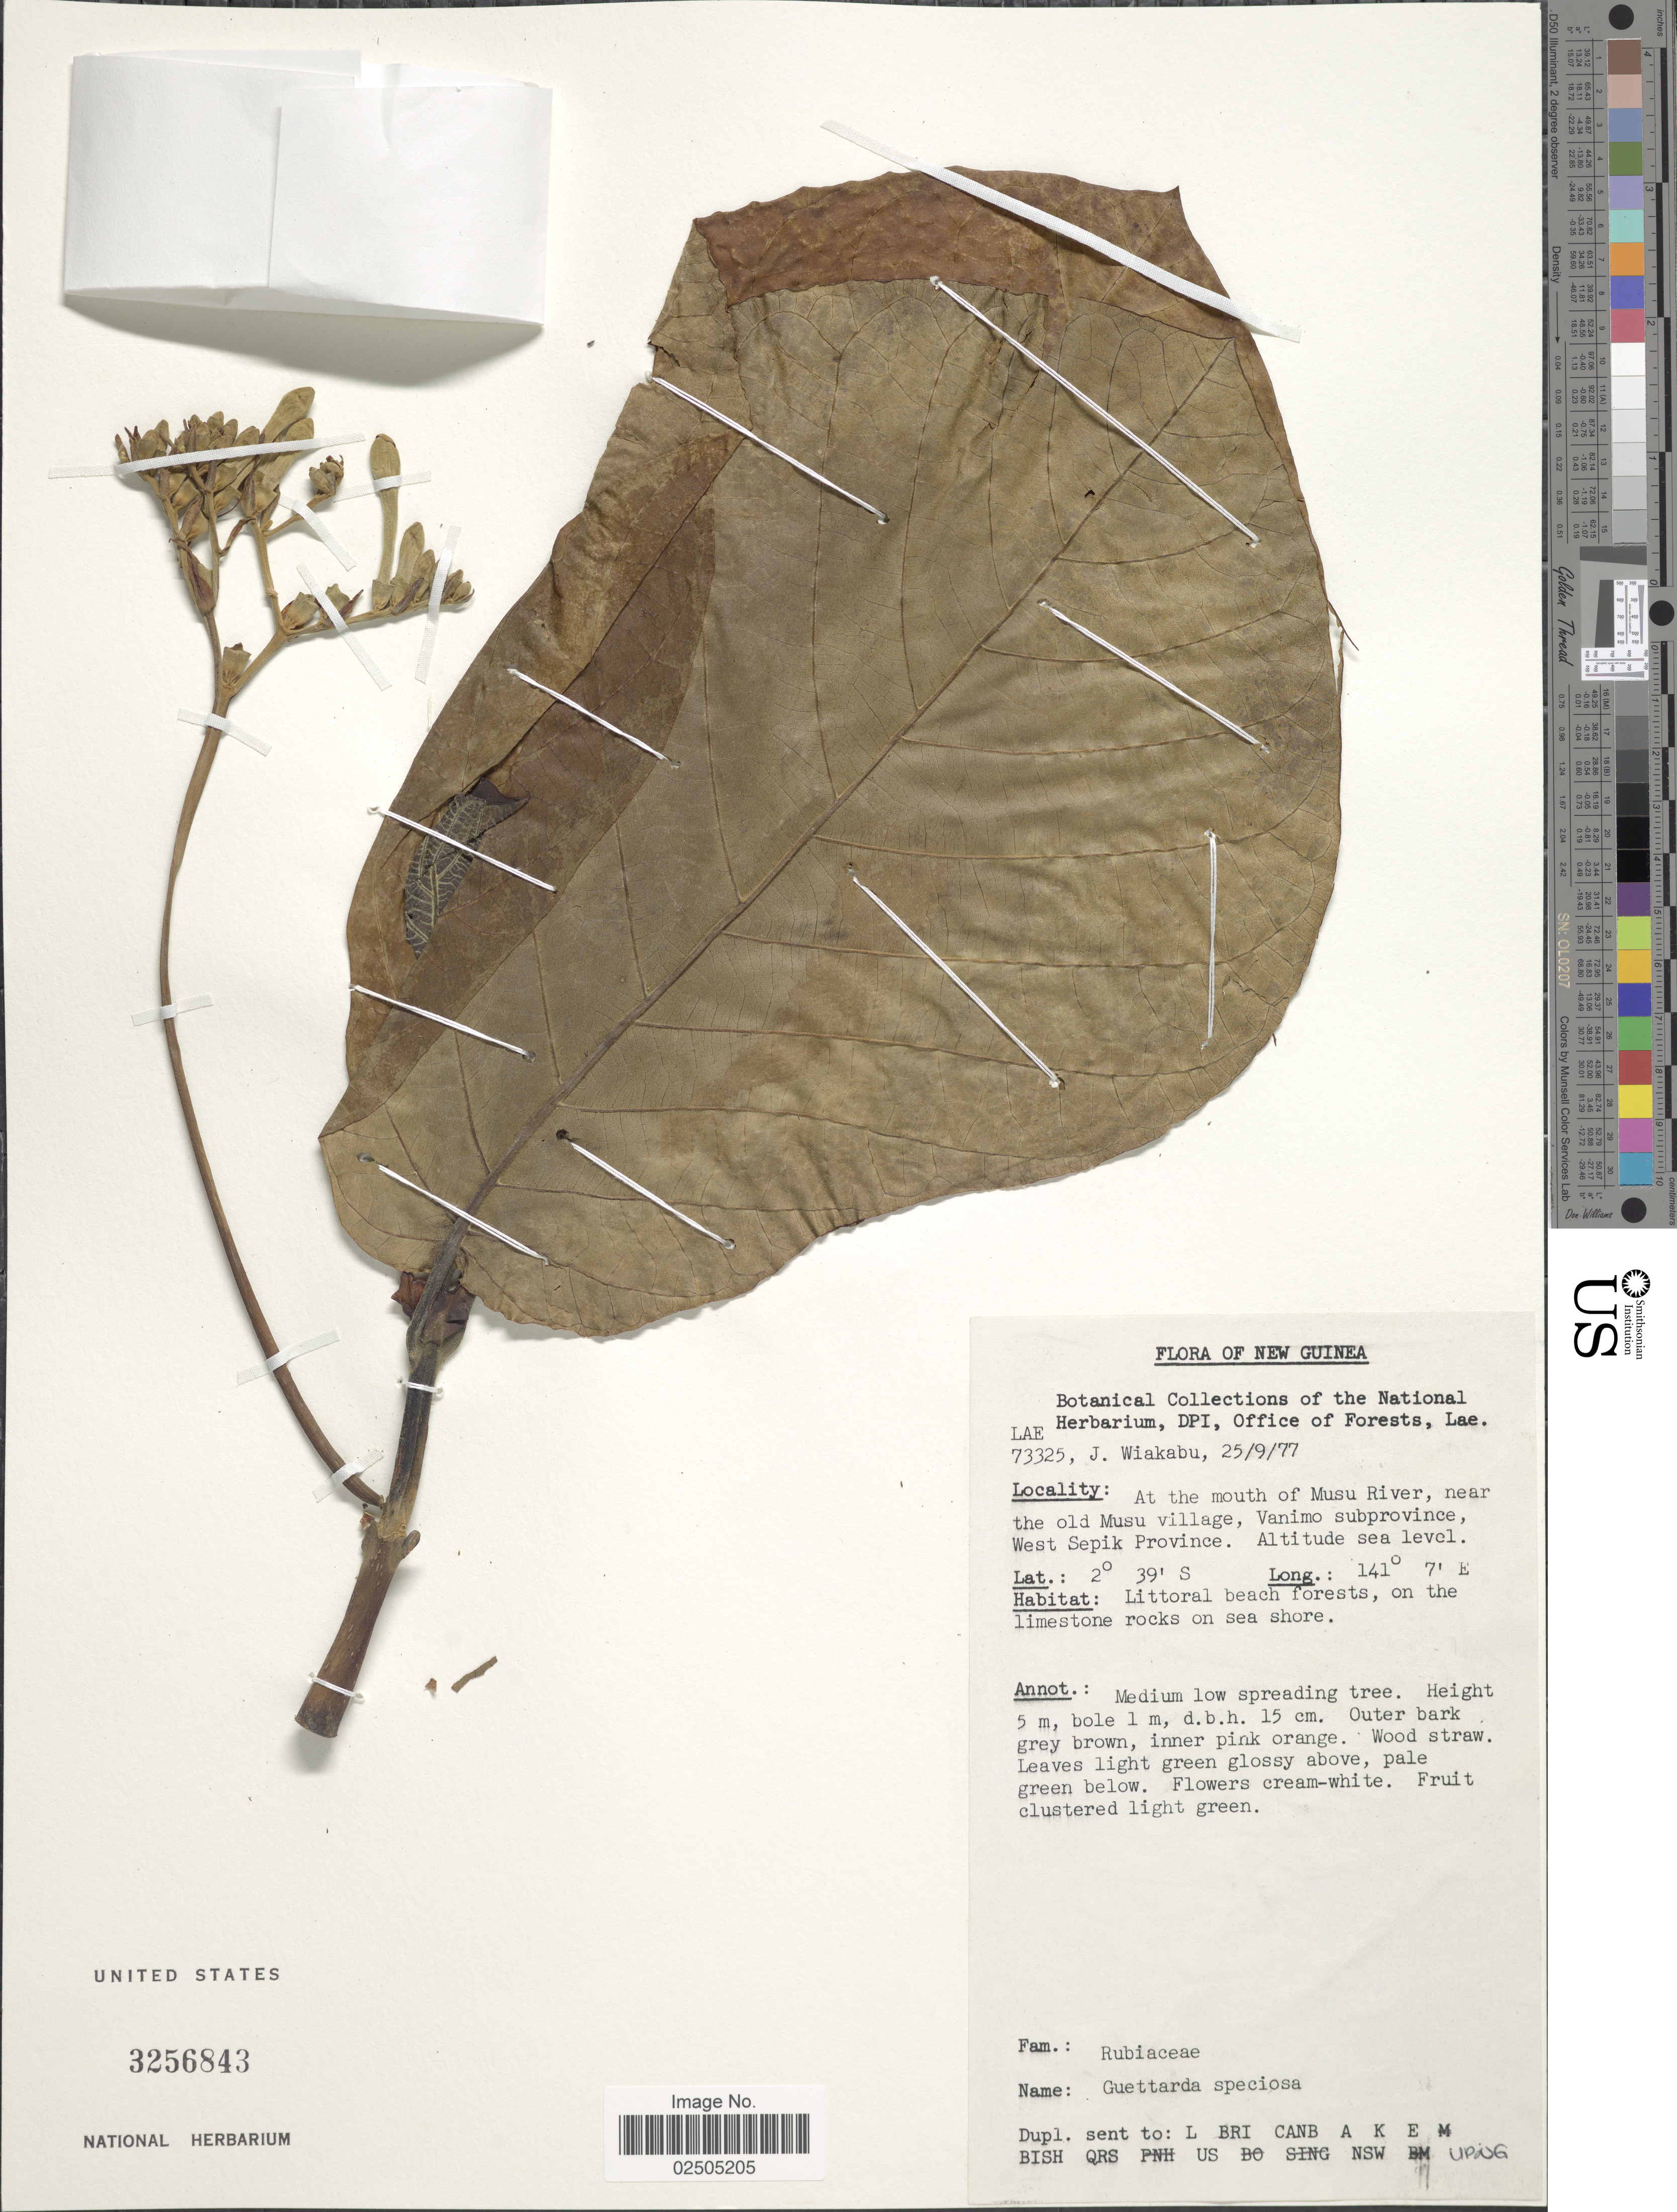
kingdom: Plantae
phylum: Tracheophyta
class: Magnoliopsida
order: Gentianales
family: Rubiaceae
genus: Guettarda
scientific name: Guettarda speciosa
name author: L.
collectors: J. Wiakabu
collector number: LAE 73325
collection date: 1977-09-25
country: Papua New Guinea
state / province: Sandaun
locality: New Guinea, At the mouth of Musu River, near the old Musu village, Vanimo subprovince, West Sepik Province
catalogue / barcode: US 3256843